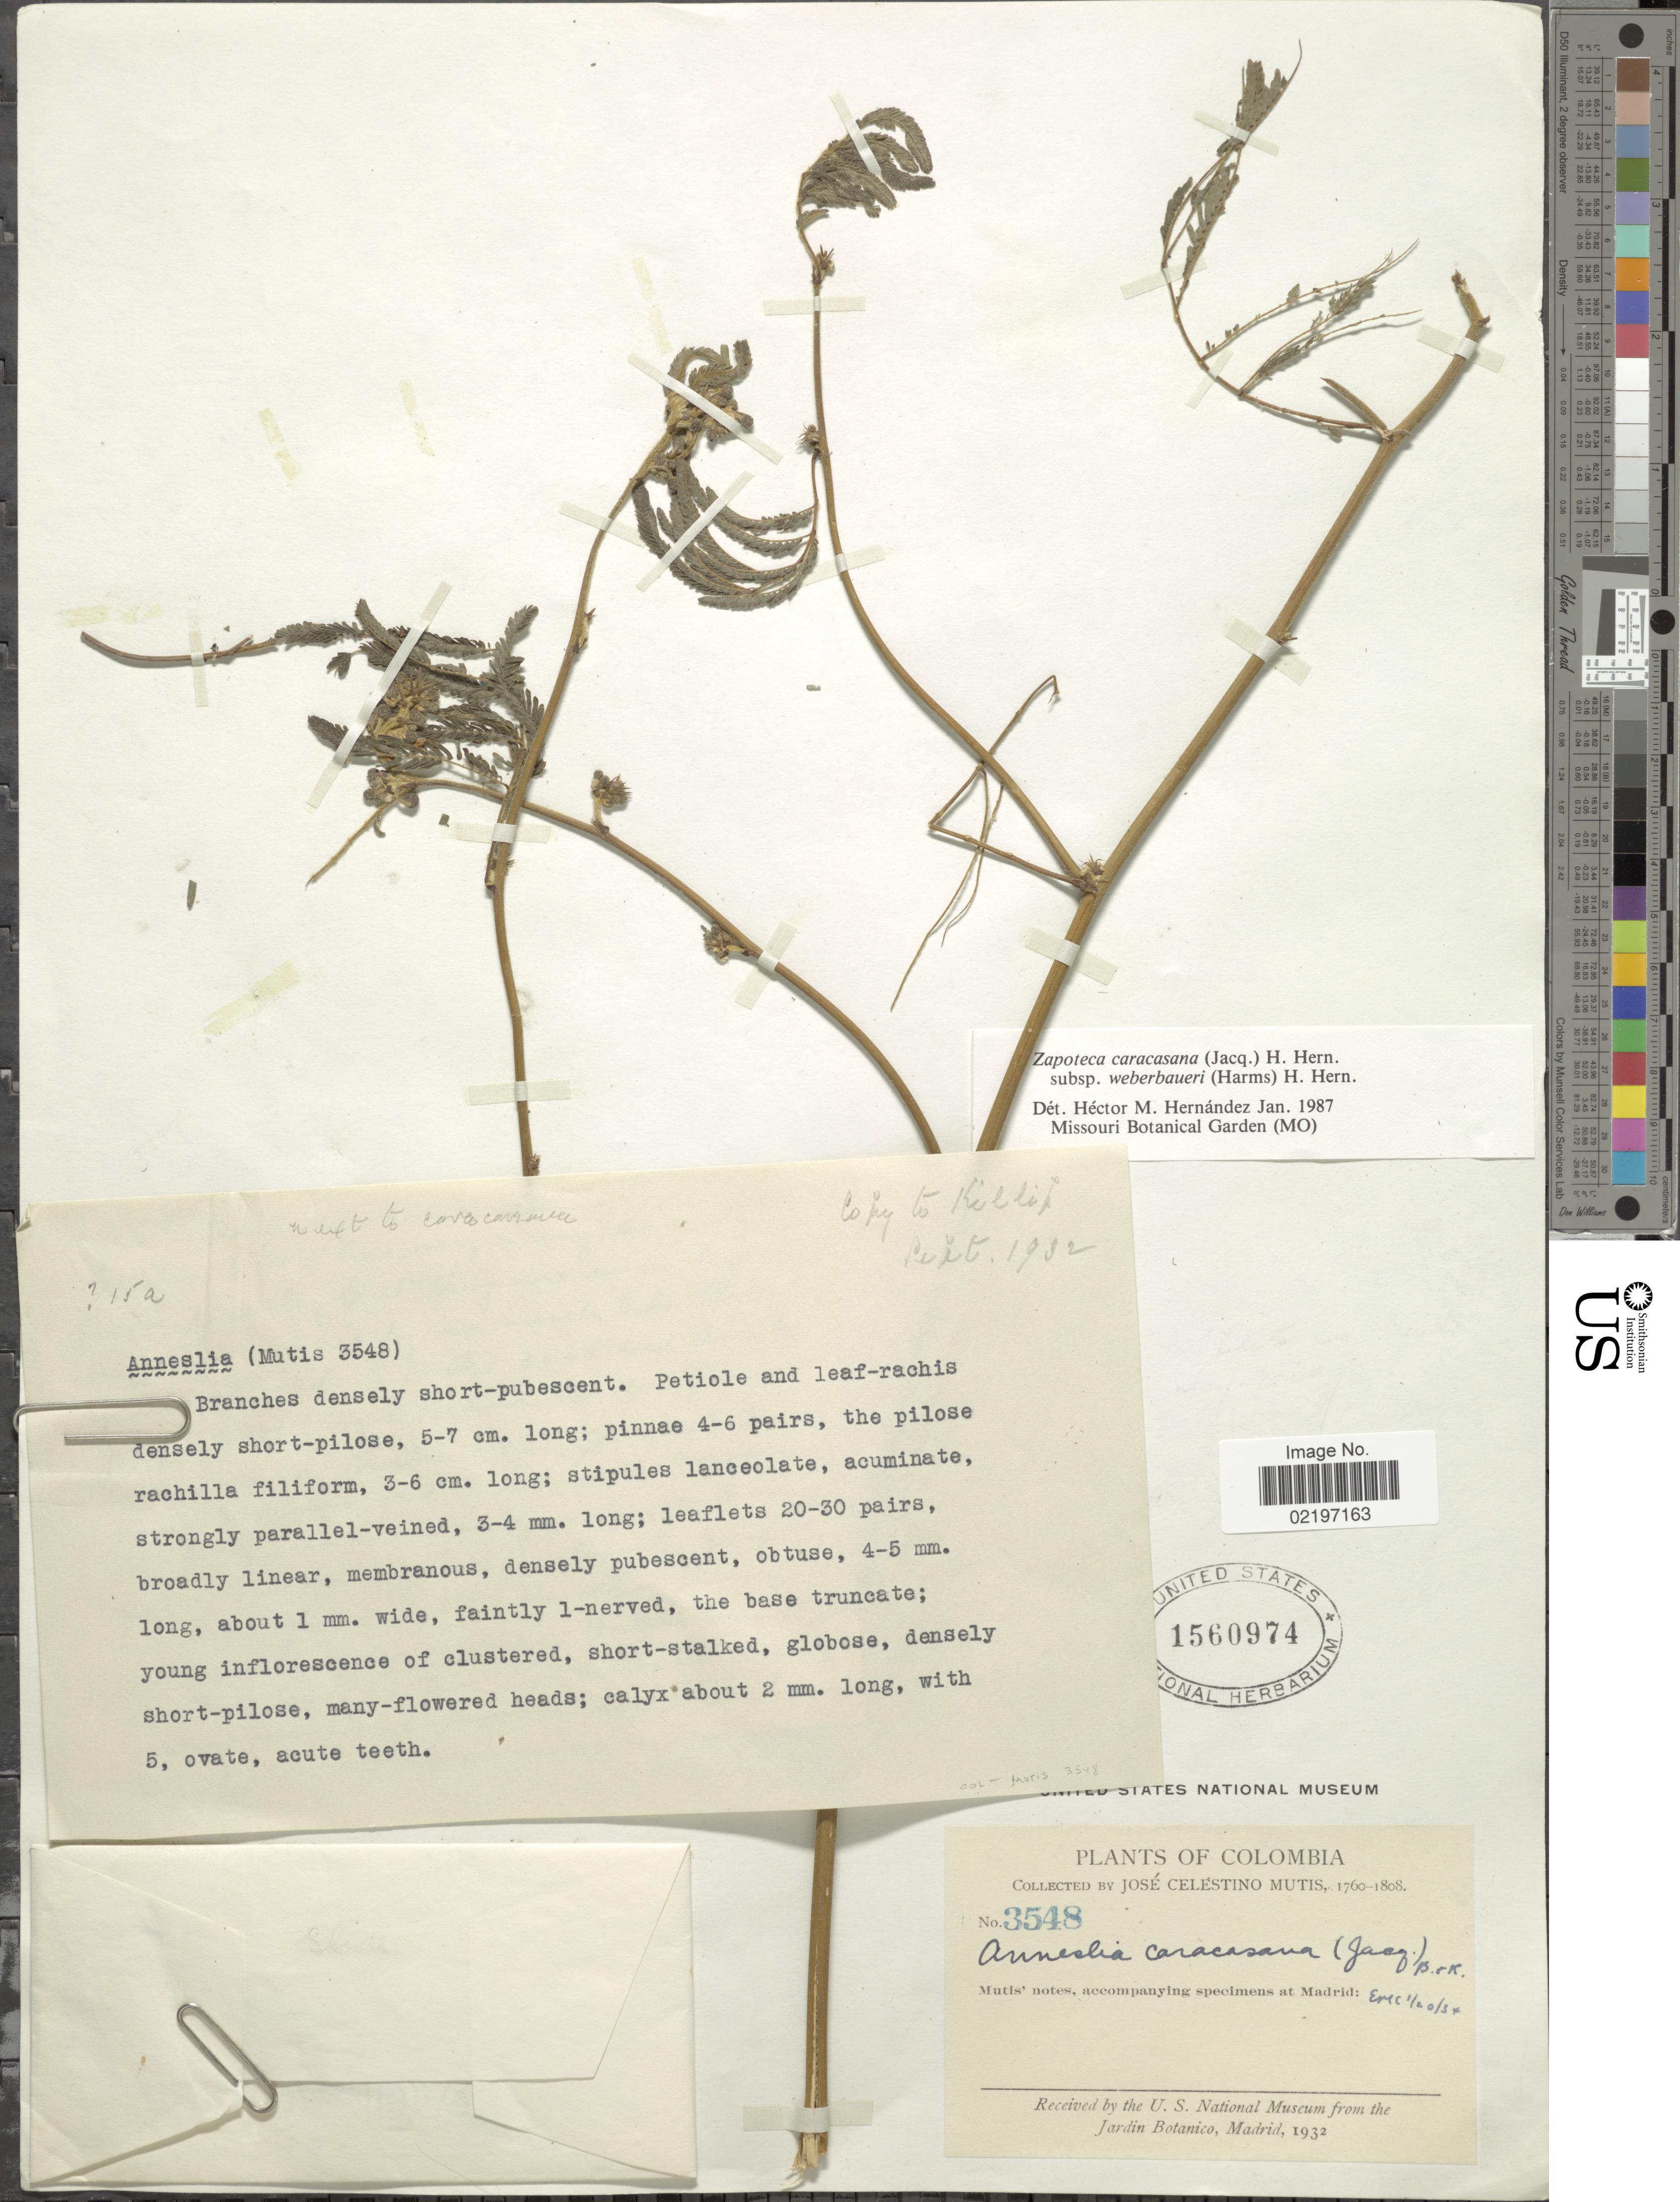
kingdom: Plantae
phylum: Tracheophyta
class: Magnoliopsida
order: Fabales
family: Fabaceae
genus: Zapoteca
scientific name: Zapoteca caracasana subsp. weberbaueri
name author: (Harms) H.M. Hern.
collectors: J. C. B. Mutis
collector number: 3548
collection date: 1760/1808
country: Colombia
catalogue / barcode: US 1560974